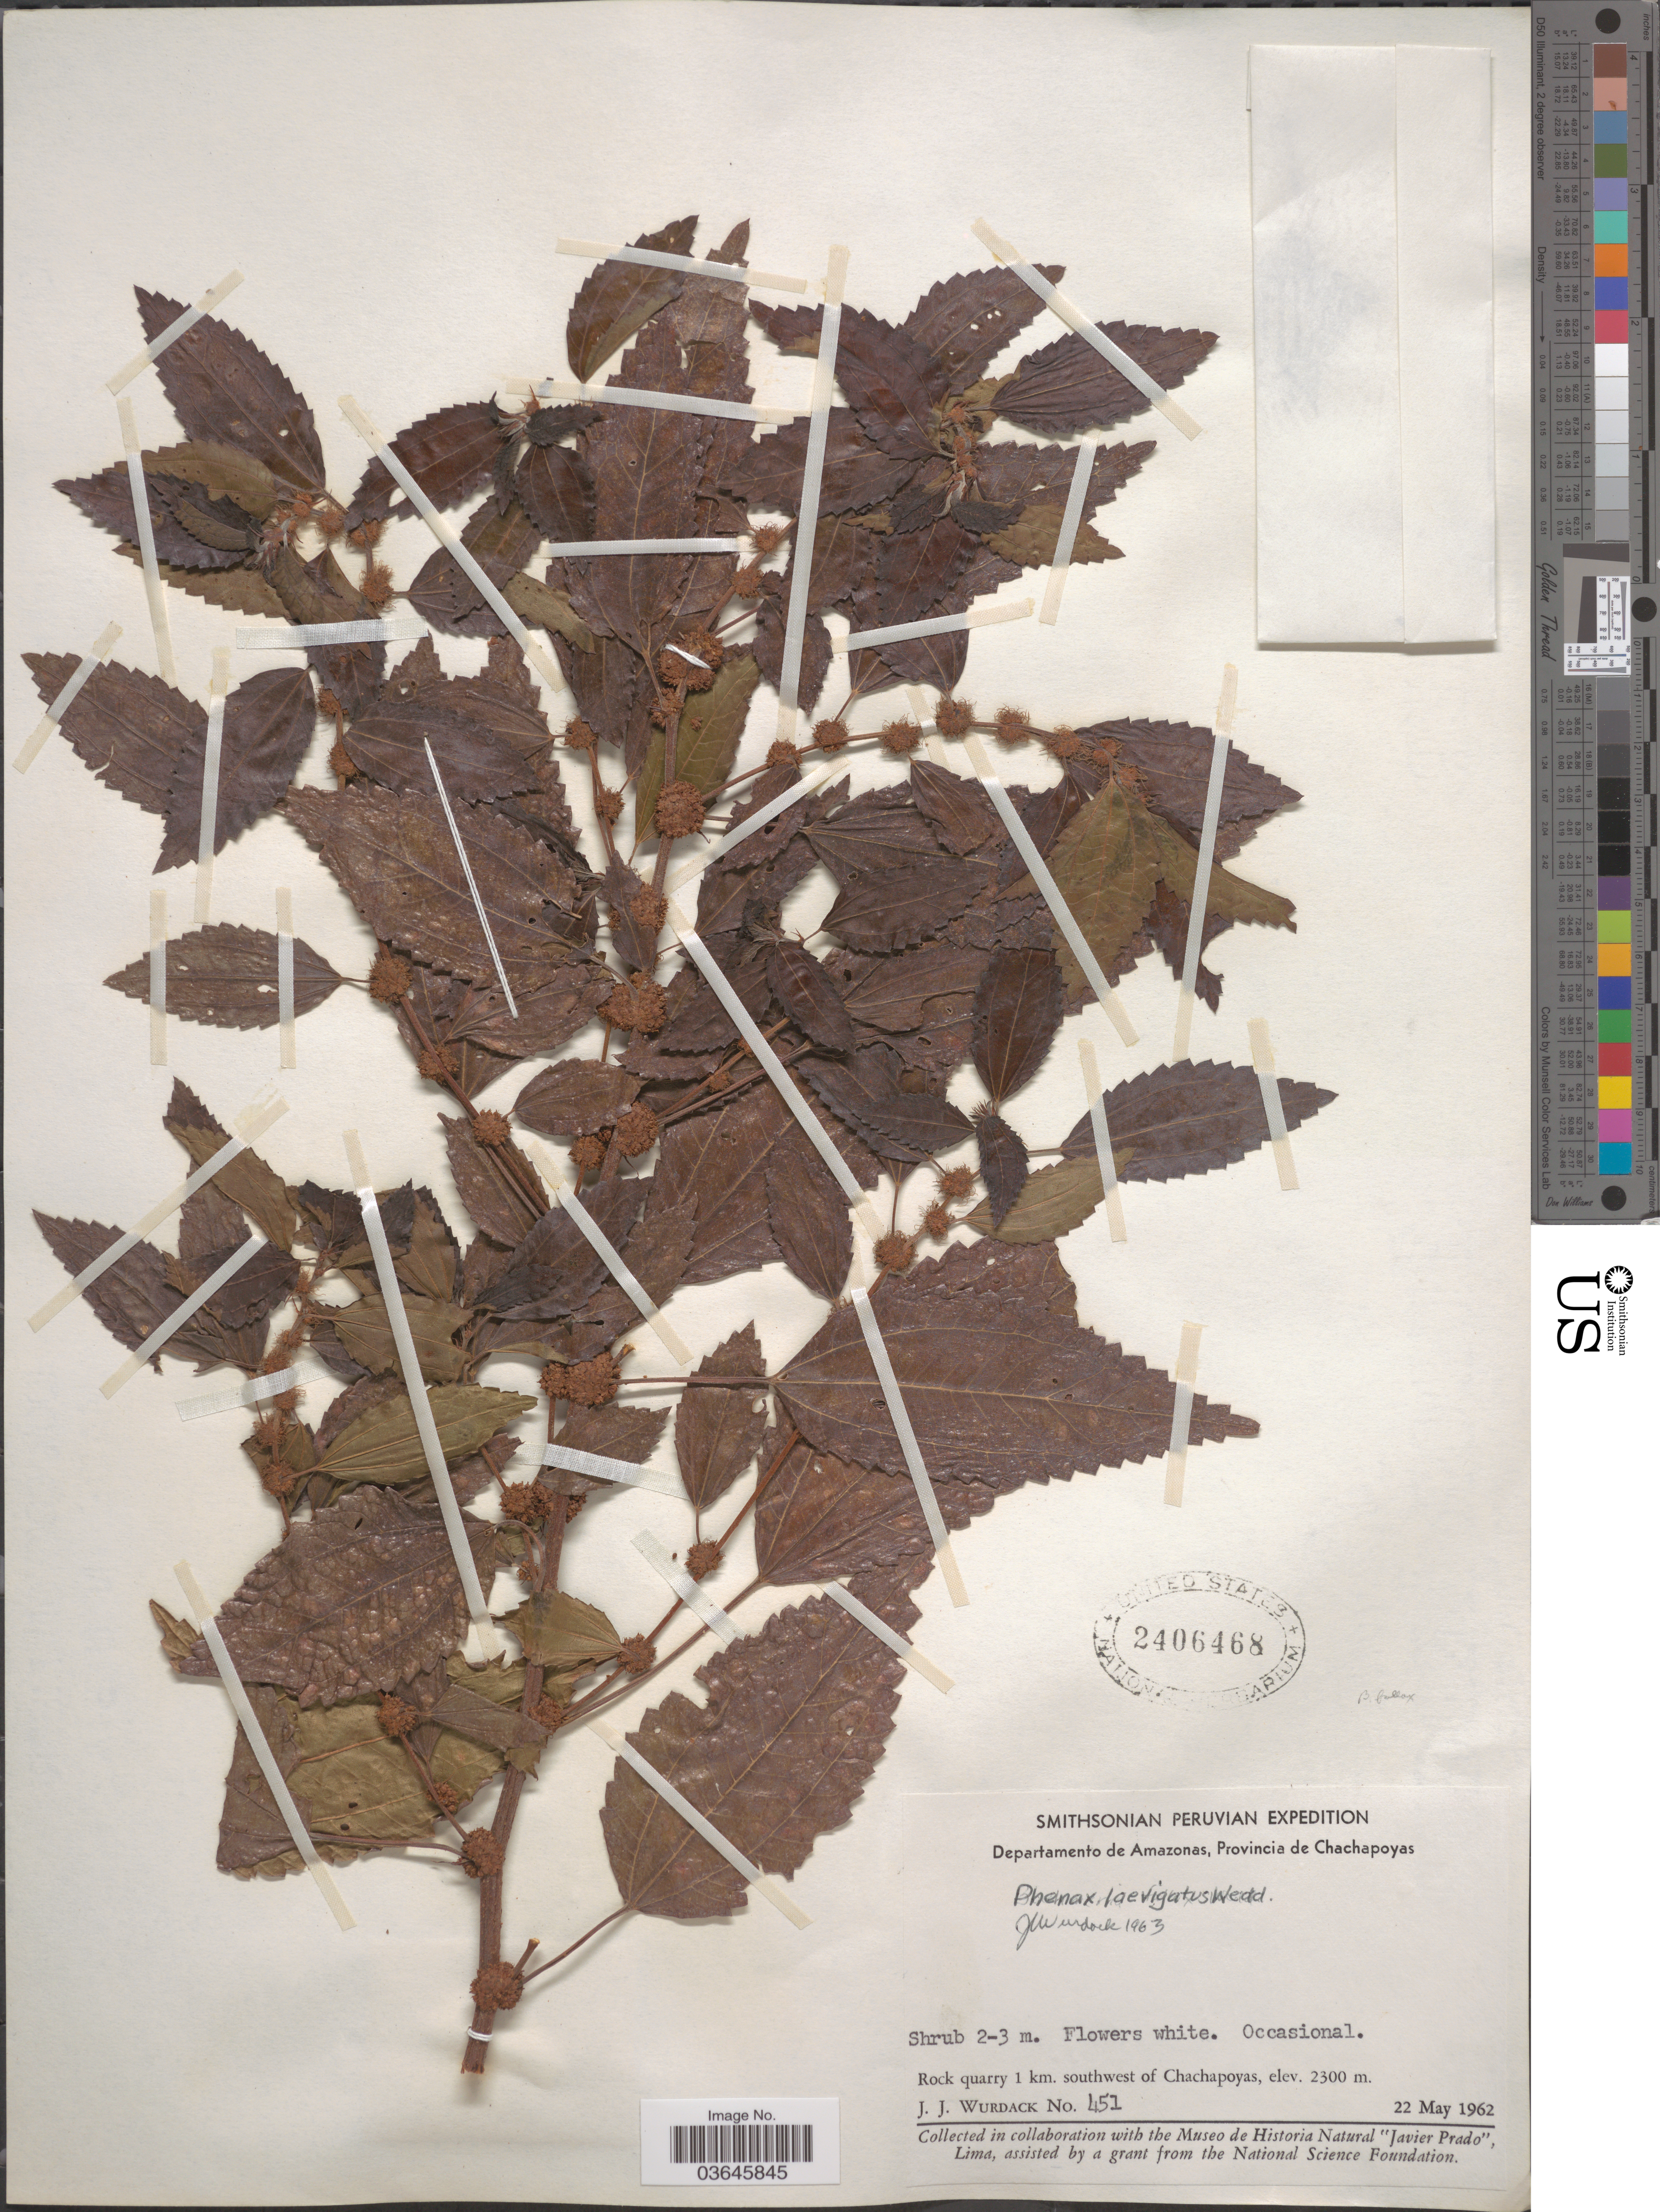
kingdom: Plantae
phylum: Tracheophyta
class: Magnoliopsida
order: Rosales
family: Urticaceae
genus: Phenax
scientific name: Phenax laevigatus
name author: Wedd.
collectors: J. J. Wurdack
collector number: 451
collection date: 1962-05-22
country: Peru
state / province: Amazonas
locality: Departamento de Amazonas, Provincia de Chachapoyas. Rocky quarry 1 km. southwest of Chachapoyas.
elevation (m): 2300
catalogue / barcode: US 2406468